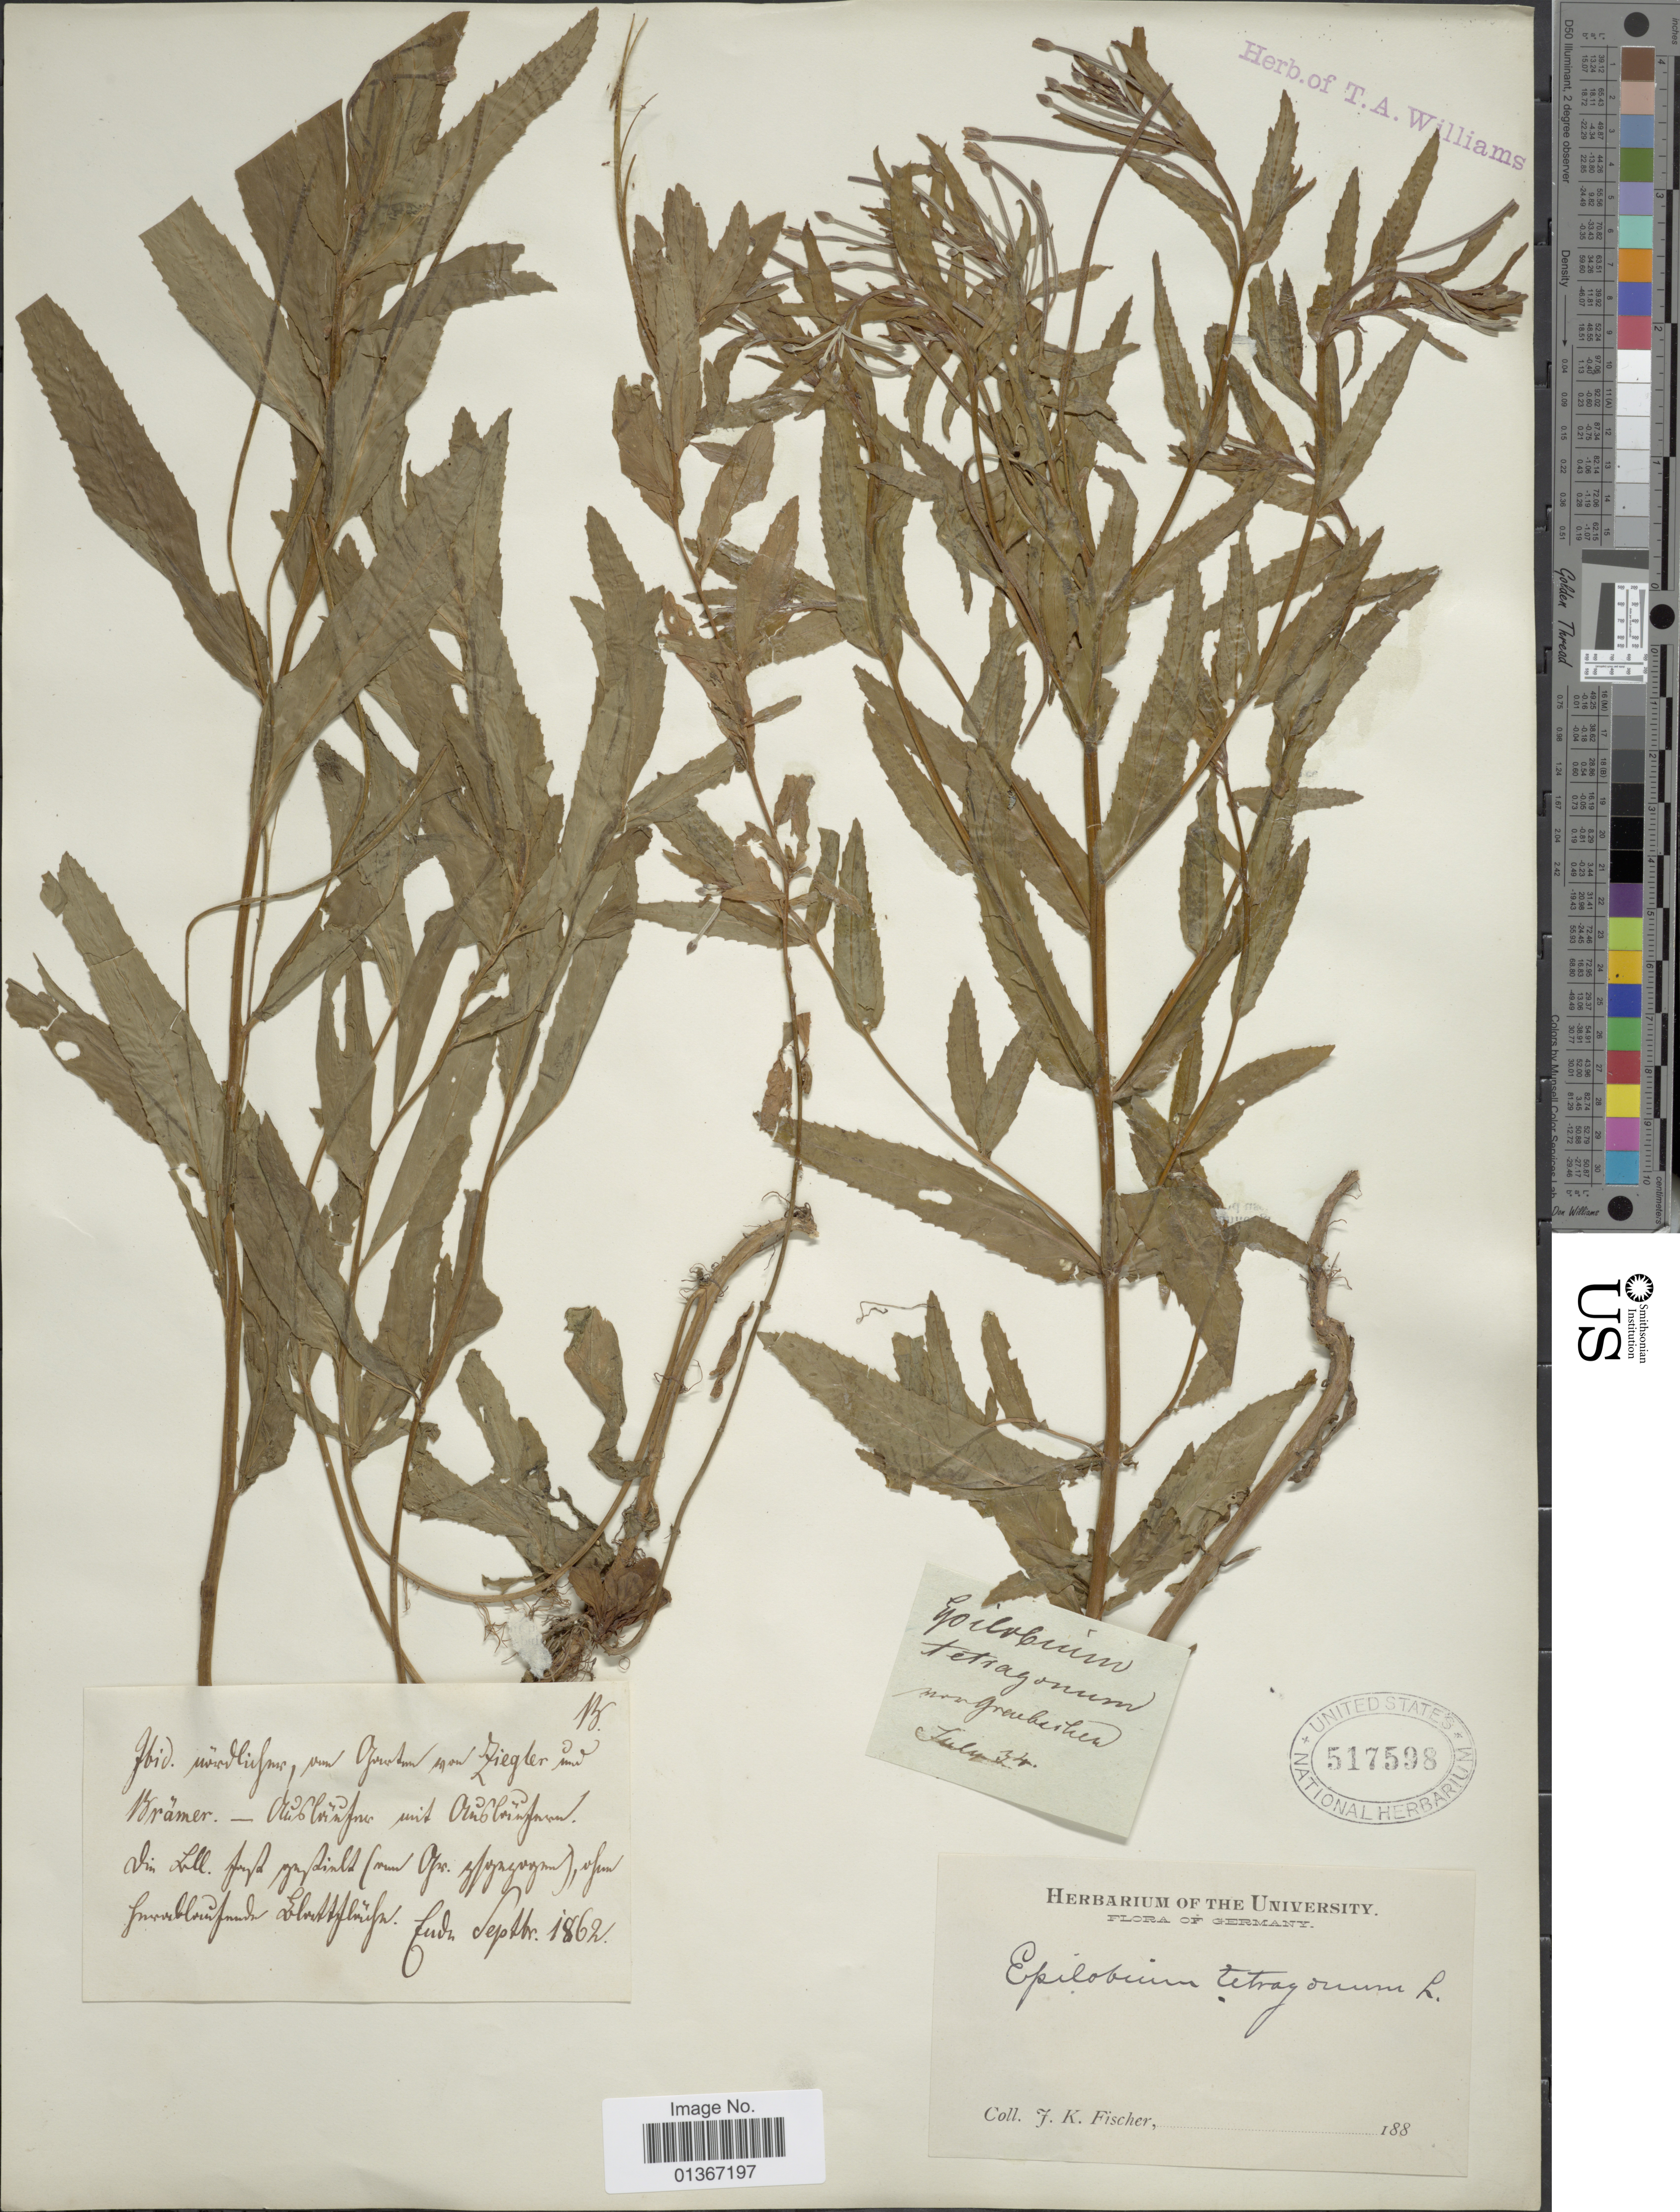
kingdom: Plantae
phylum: Tracheophyta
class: Magnoliopsida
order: Myrtales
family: Onagraceae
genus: Epilobium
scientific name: Epilobium tetragonum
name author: L.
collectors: J. Fischer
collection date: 1862-09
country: Germany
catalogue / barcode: US 517598